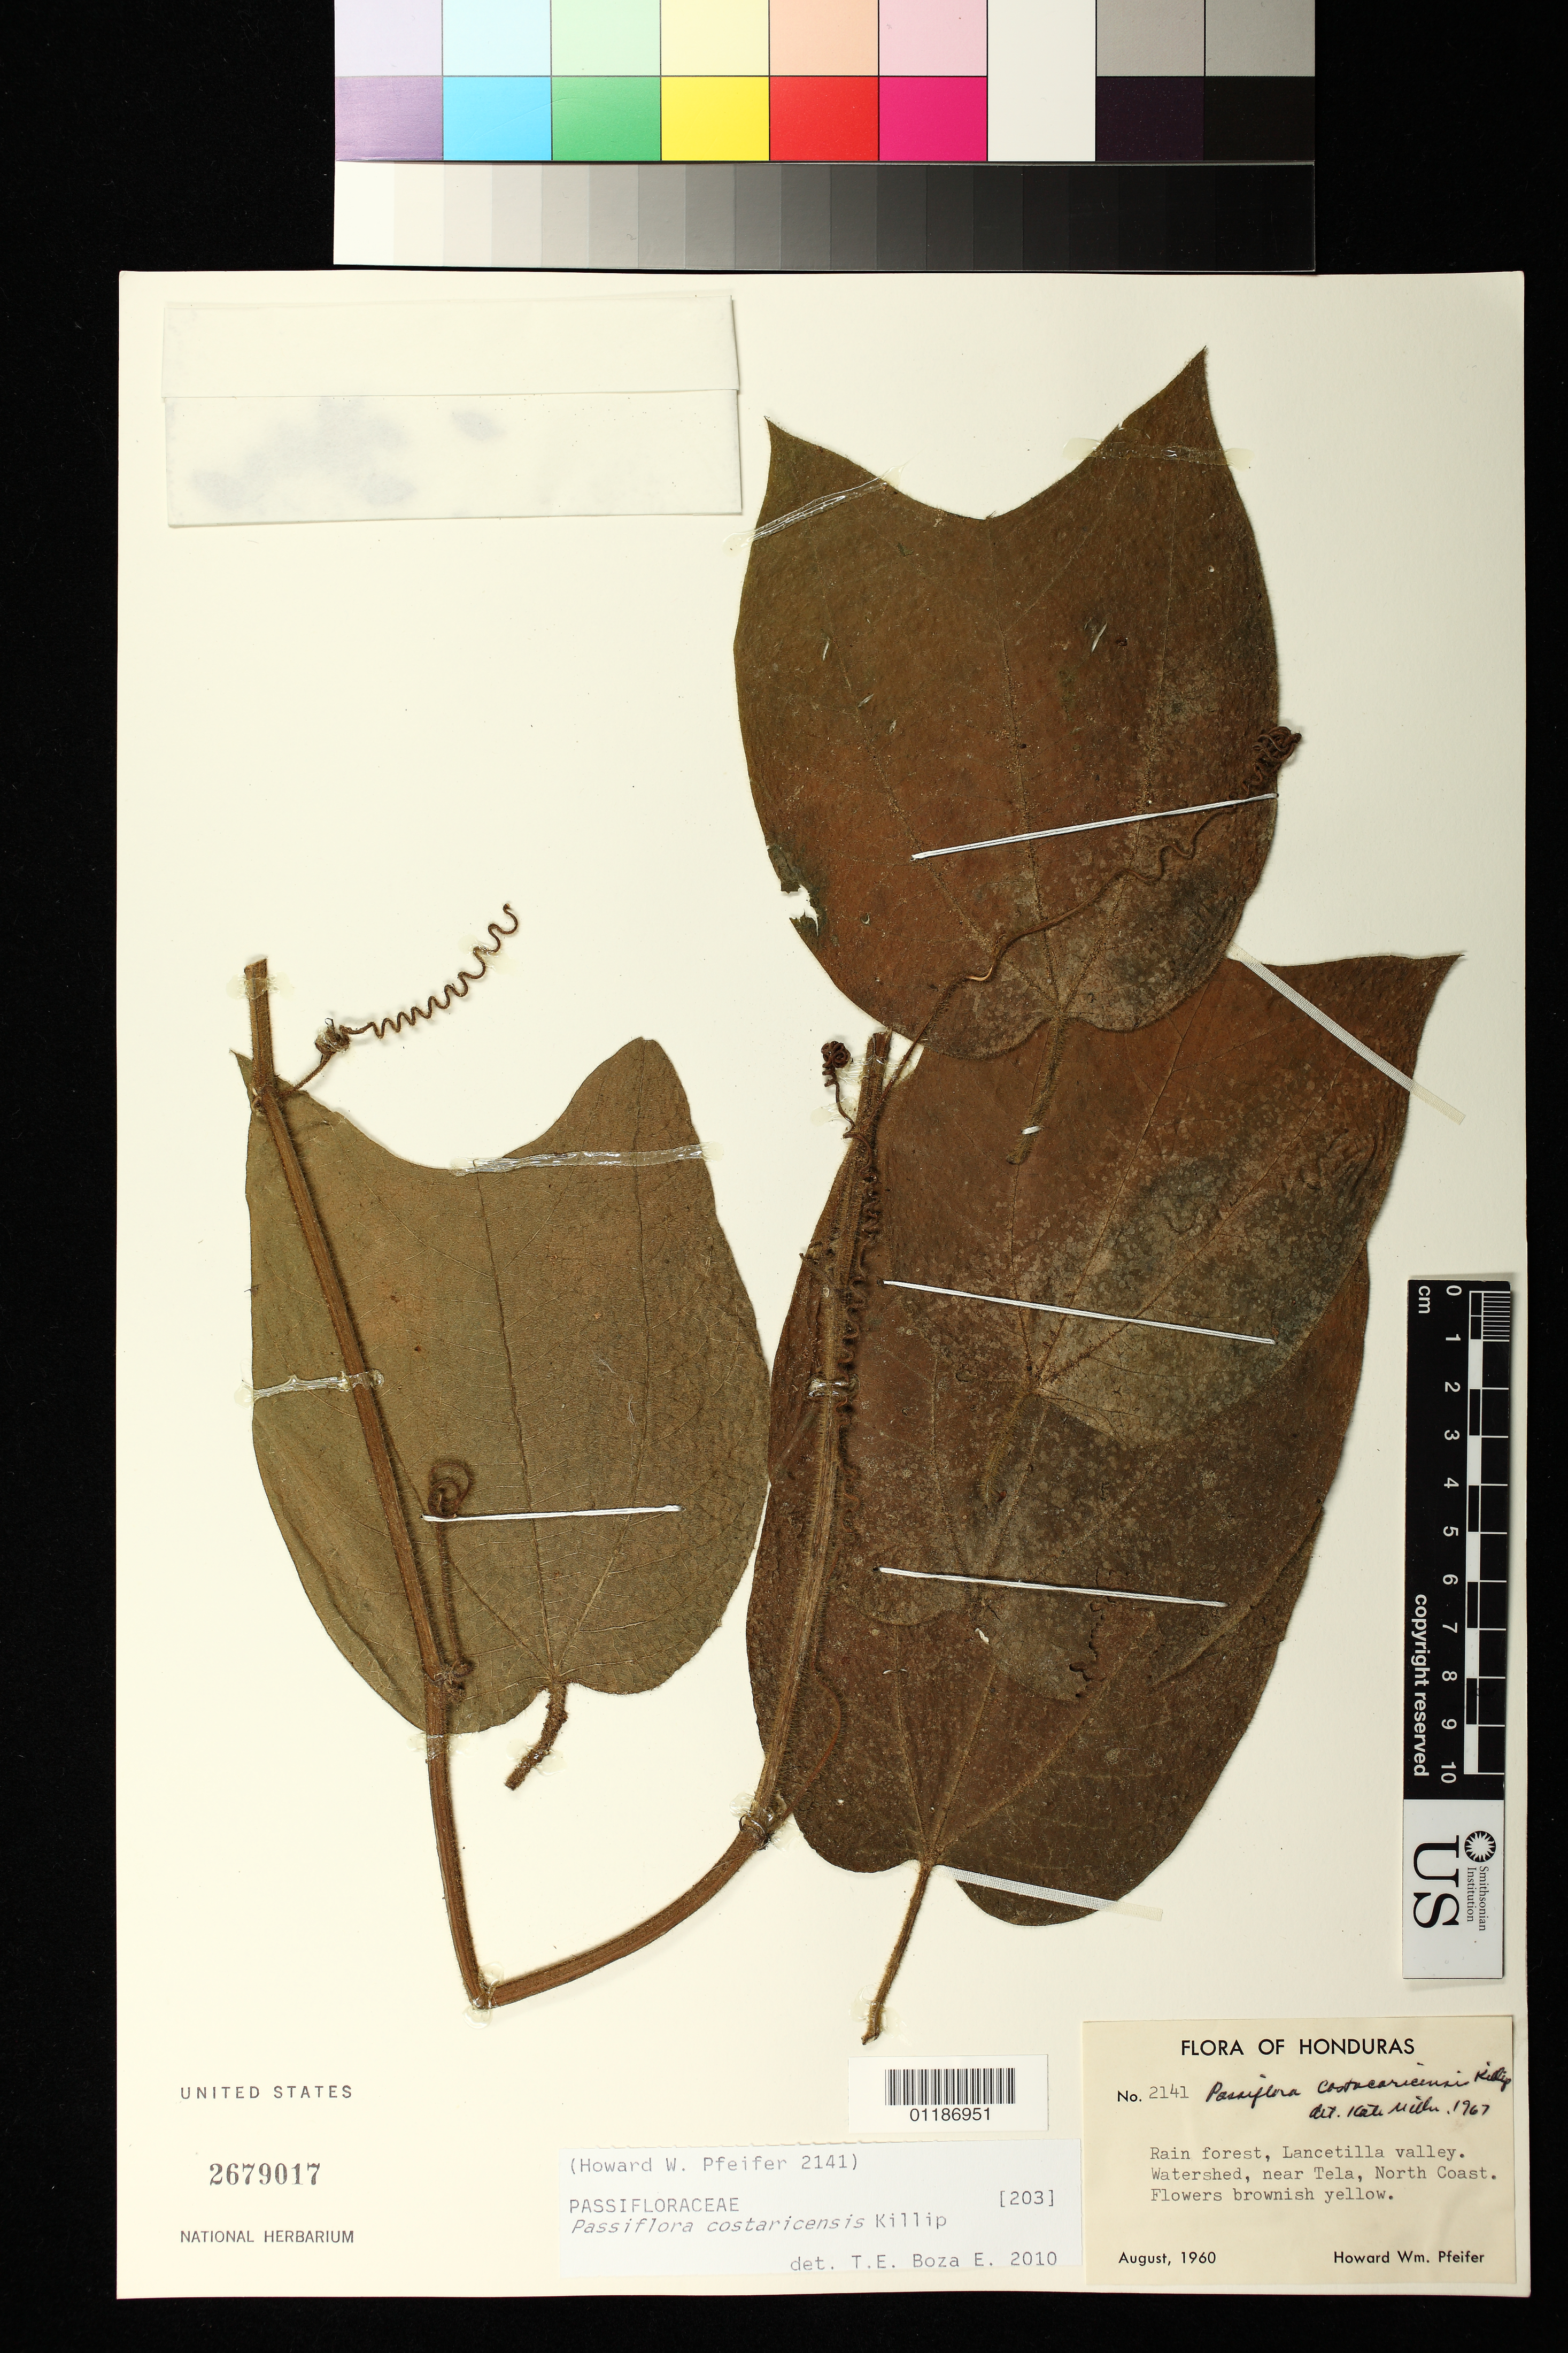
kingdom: Plantae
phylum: Tracheophyta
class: Magnoliopsida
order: Malpighiales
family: Passifloraceae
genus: Passiflora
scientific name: Passiflora costaricensis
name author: Killip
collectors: H. W. Pfeifer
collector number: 2141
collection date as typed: Aug 1960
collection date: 1960-08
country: Honduras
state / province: Atlántida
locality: Lancetilla Valley, watershed, near Tela, north coast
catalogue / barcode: US 2679017